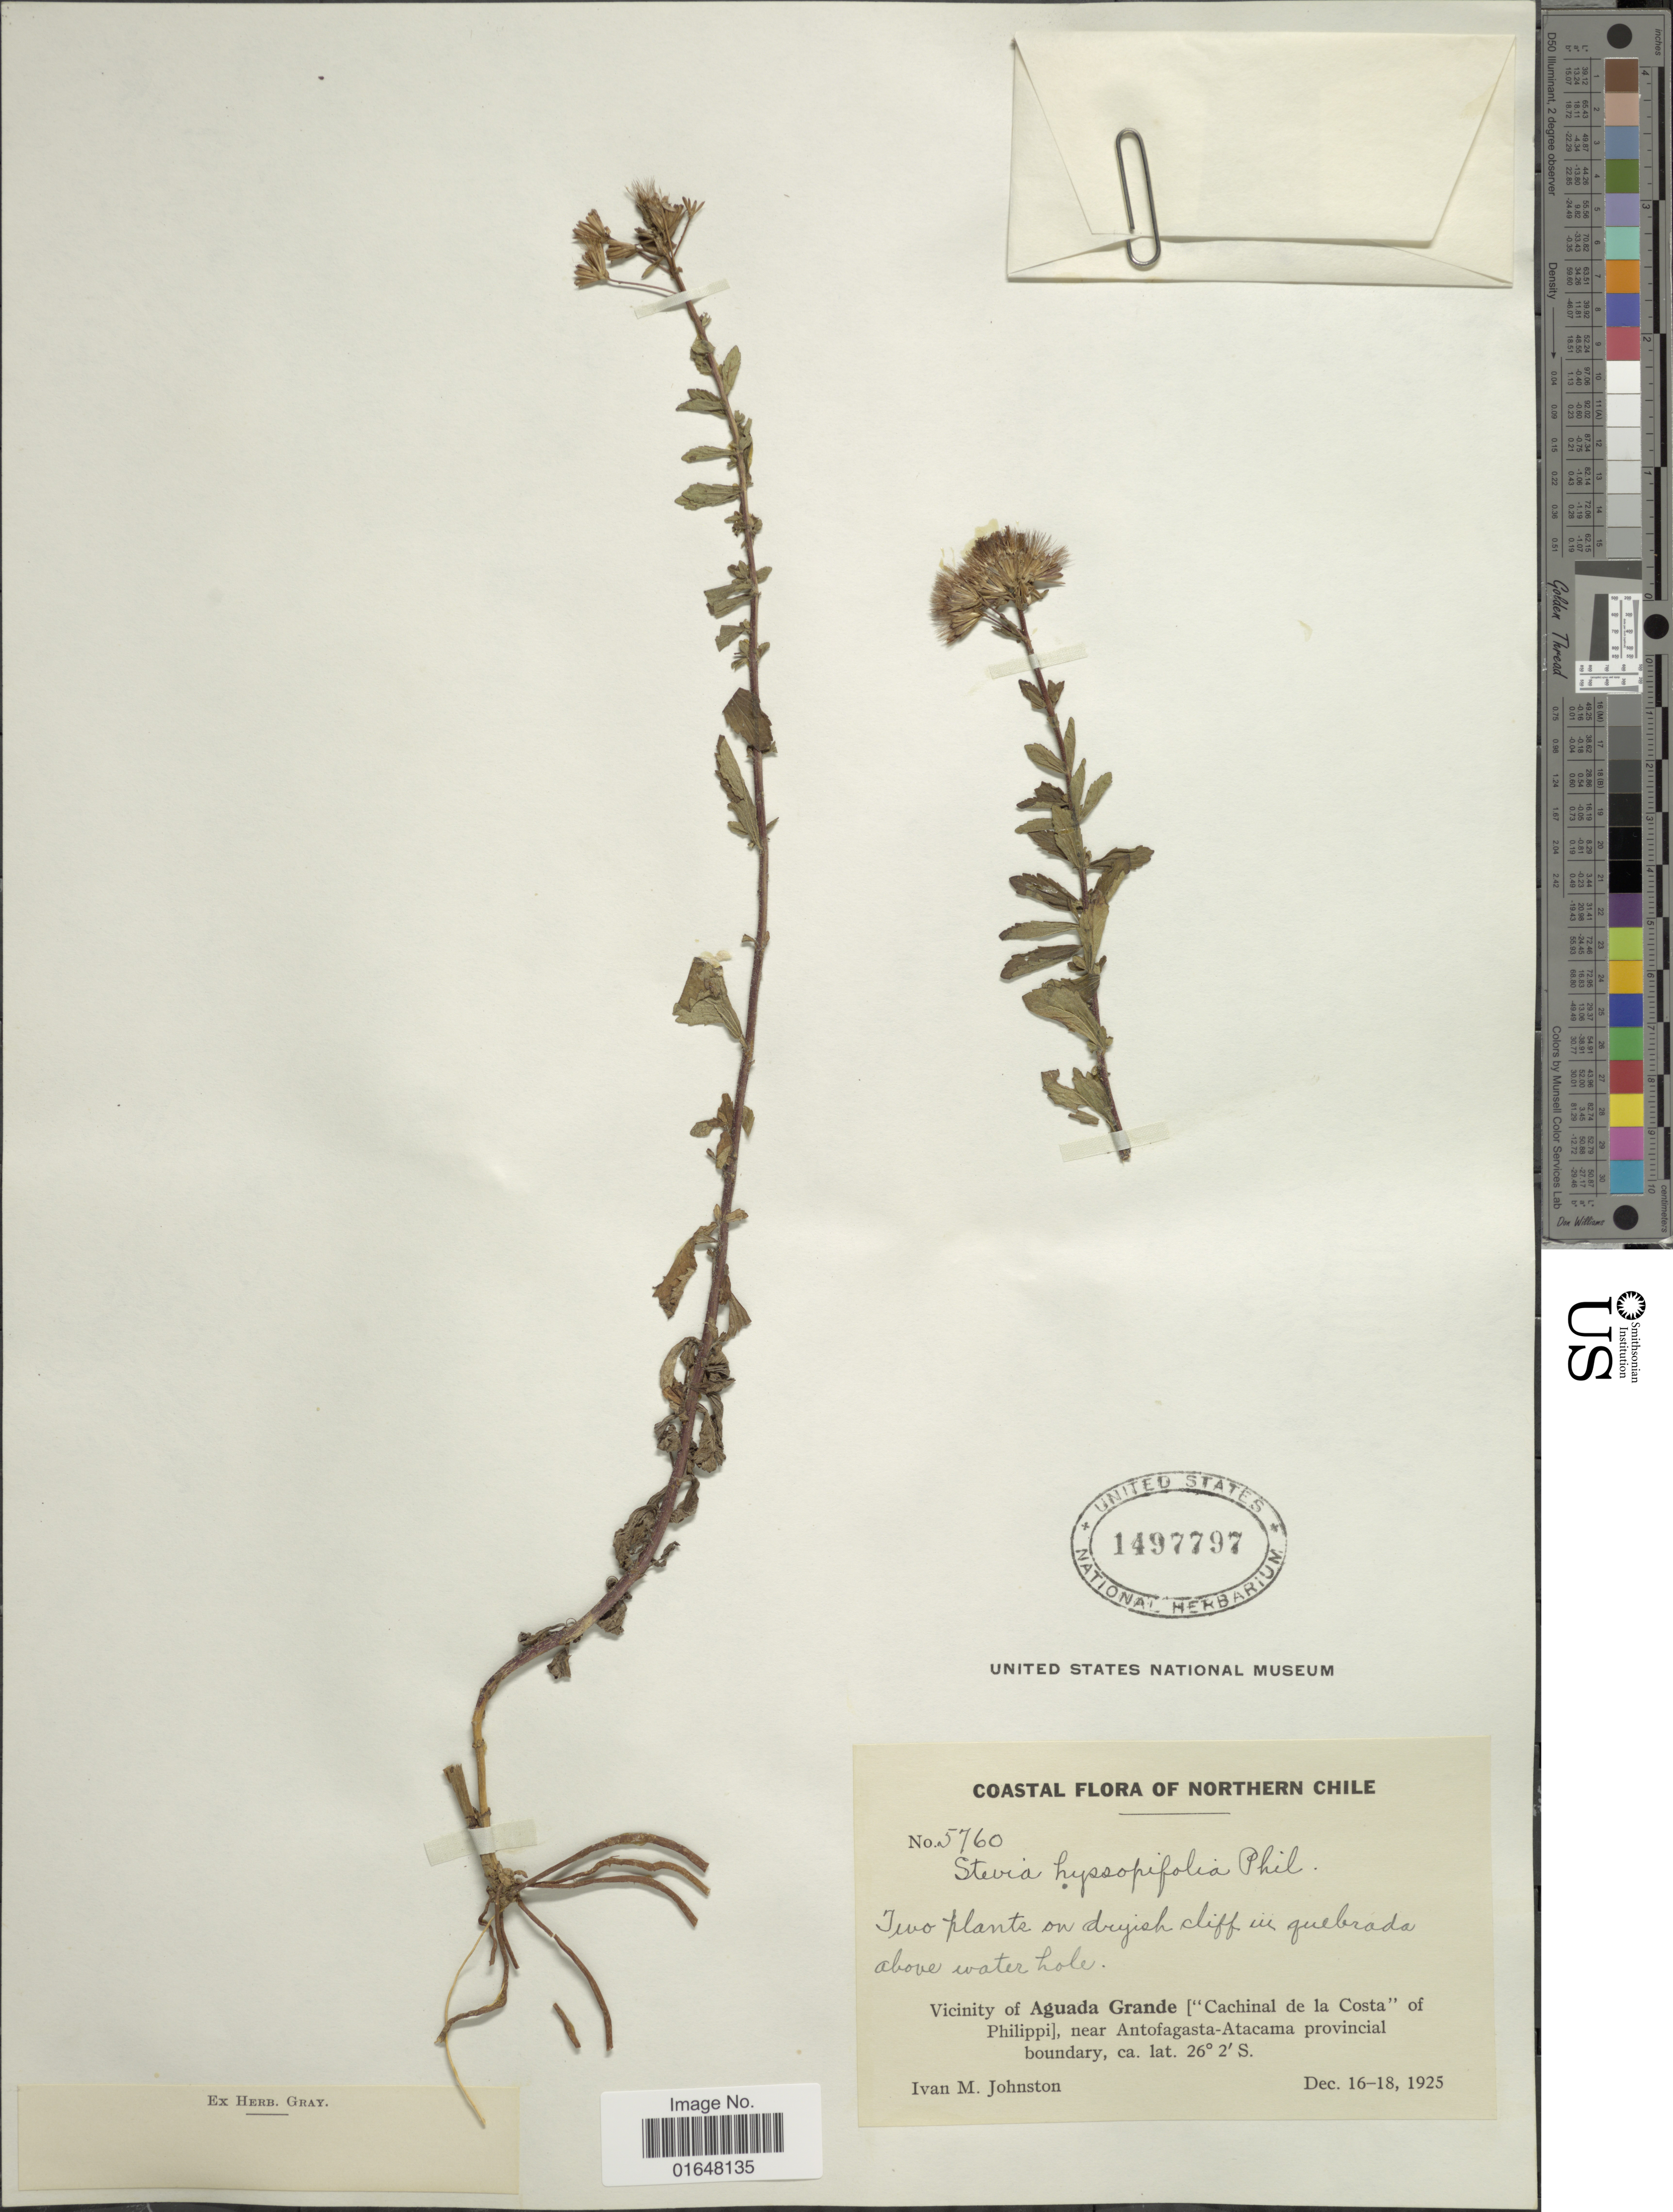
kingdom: Plantae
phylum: Tracheophyta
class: Magnoliopsida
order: Asterales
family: Asteraceae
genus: Stevia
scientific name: Stevia hyssopifolia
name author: Cav.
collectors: I.M. Johnston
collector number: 5760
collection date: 1925-12-16/1925-12-18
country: Chile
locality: Northern Chile, Vicinity of Aguada Grande (Cachinal de la Costaof Philippi), near Antofagasta-Atacama provincial boundary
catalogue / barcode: US 1497797